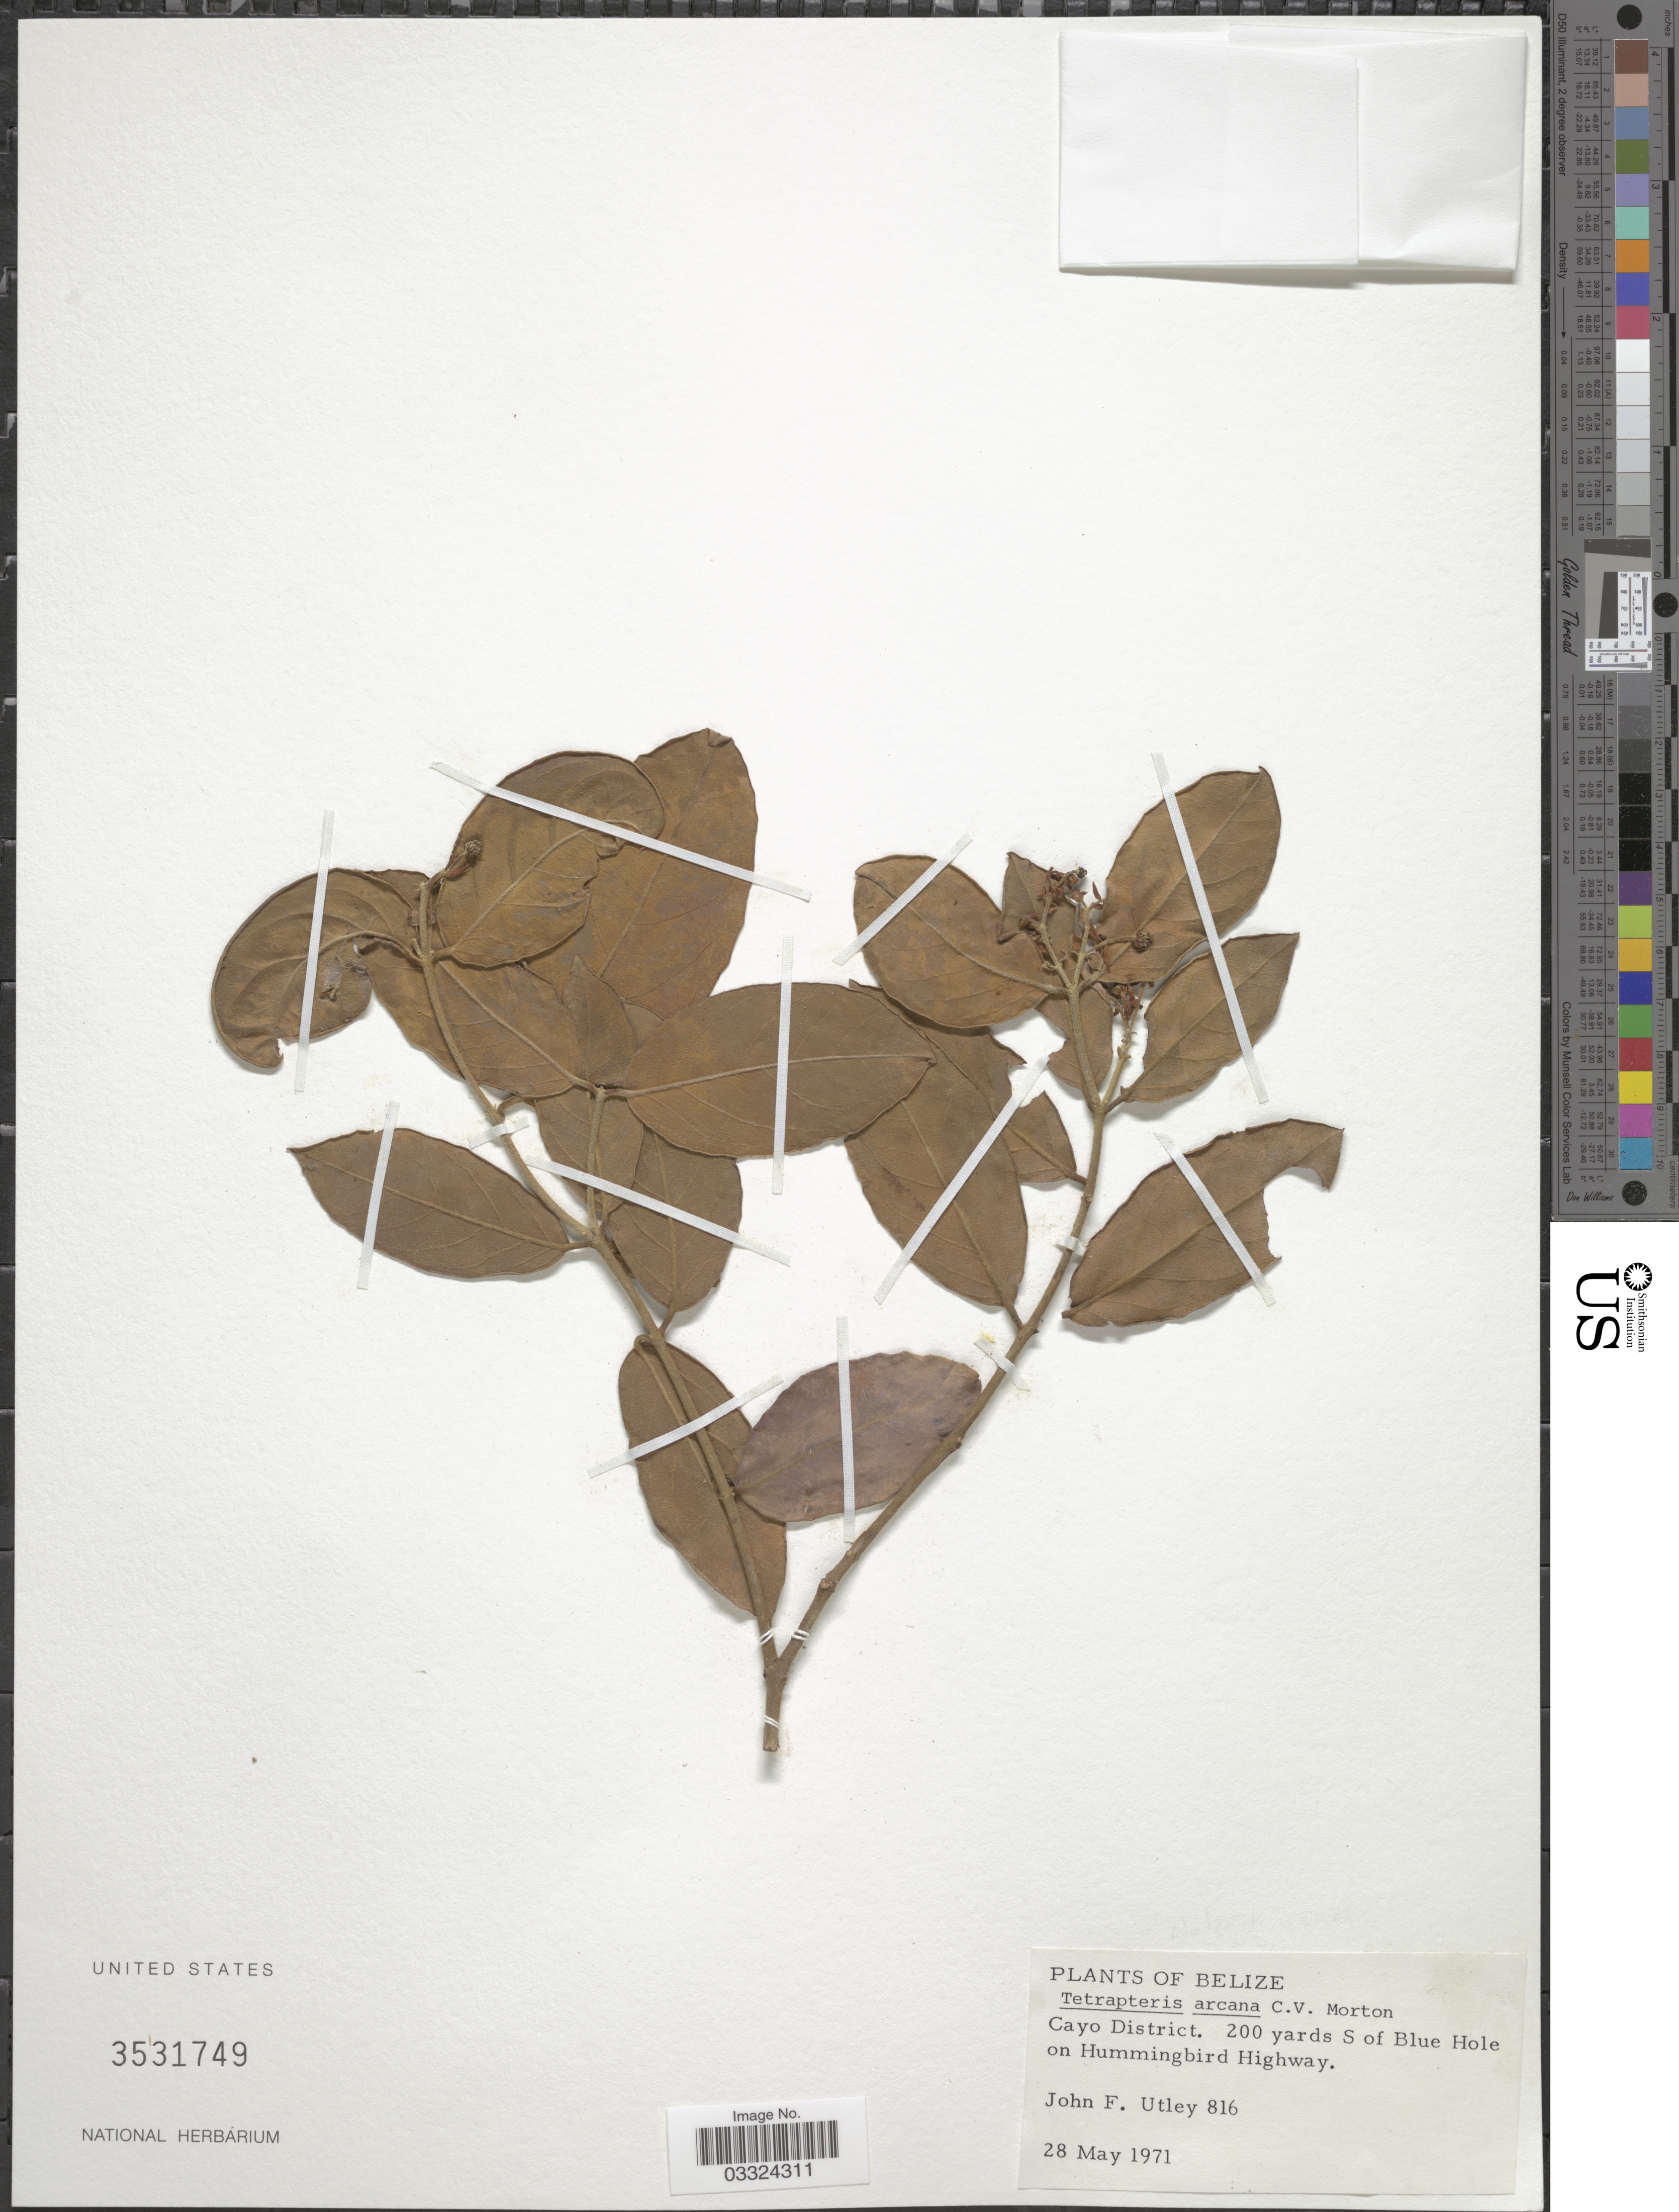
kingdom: Plantae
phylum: Tracheophyta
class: Magnoliopsida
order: Malpighiales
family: Malpighiaceae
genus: Glicophyllum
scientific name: Glicophyllum arcanum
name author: (C.V. Morton) R.F. Almeida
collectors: J. F. Utley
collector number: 816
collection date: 1971-05-28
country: Belize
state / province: Cayo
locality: Cayo District. 200 yards S of Blue Hole on Hummingbird Highway.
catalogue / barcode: US 3531749